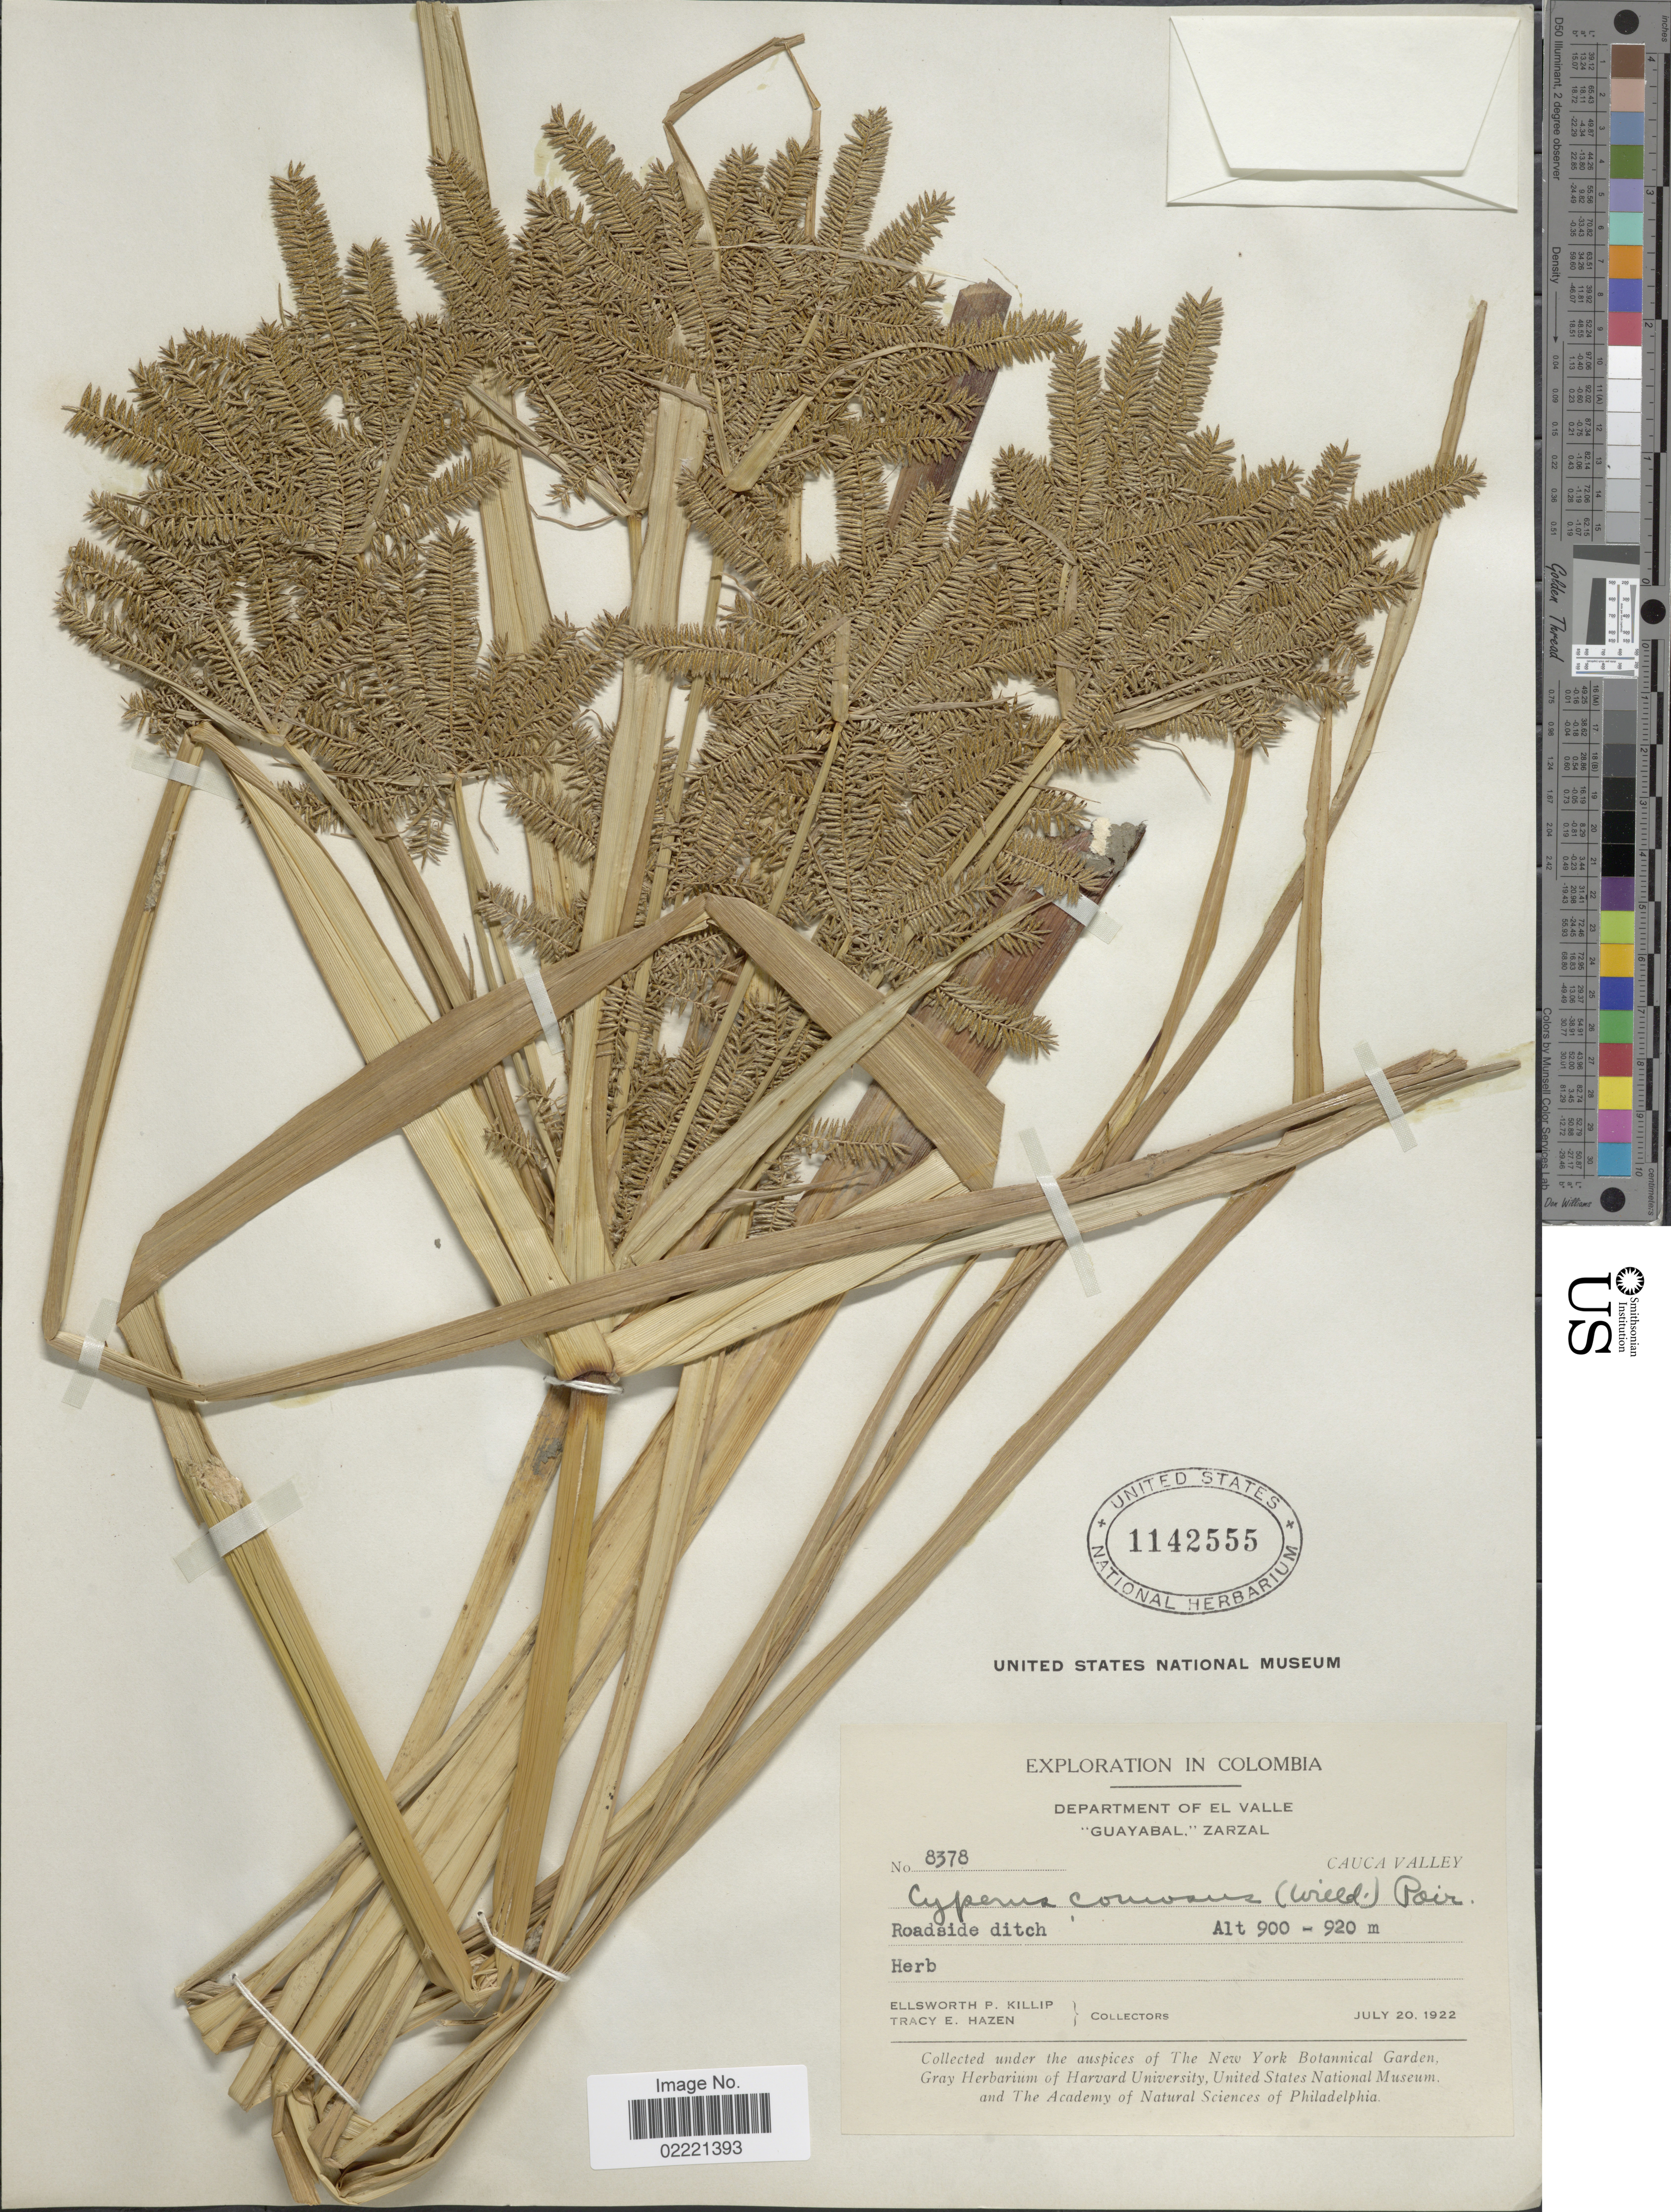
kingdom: Plantae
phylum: Tracheophyta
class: Liliopsida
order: Poales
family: Cyperaceae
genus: Cyperus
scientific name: Cyperus digitatus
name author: Roxb.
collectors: E. P. Killip & T. E. Hazen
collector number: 8378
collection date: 1922-07-20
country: Colombia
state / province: Valle del Cauca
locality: Department of El Valle, "Guayabal", Zarzal, roadside ditch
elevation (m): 900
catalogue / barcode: US 1142555